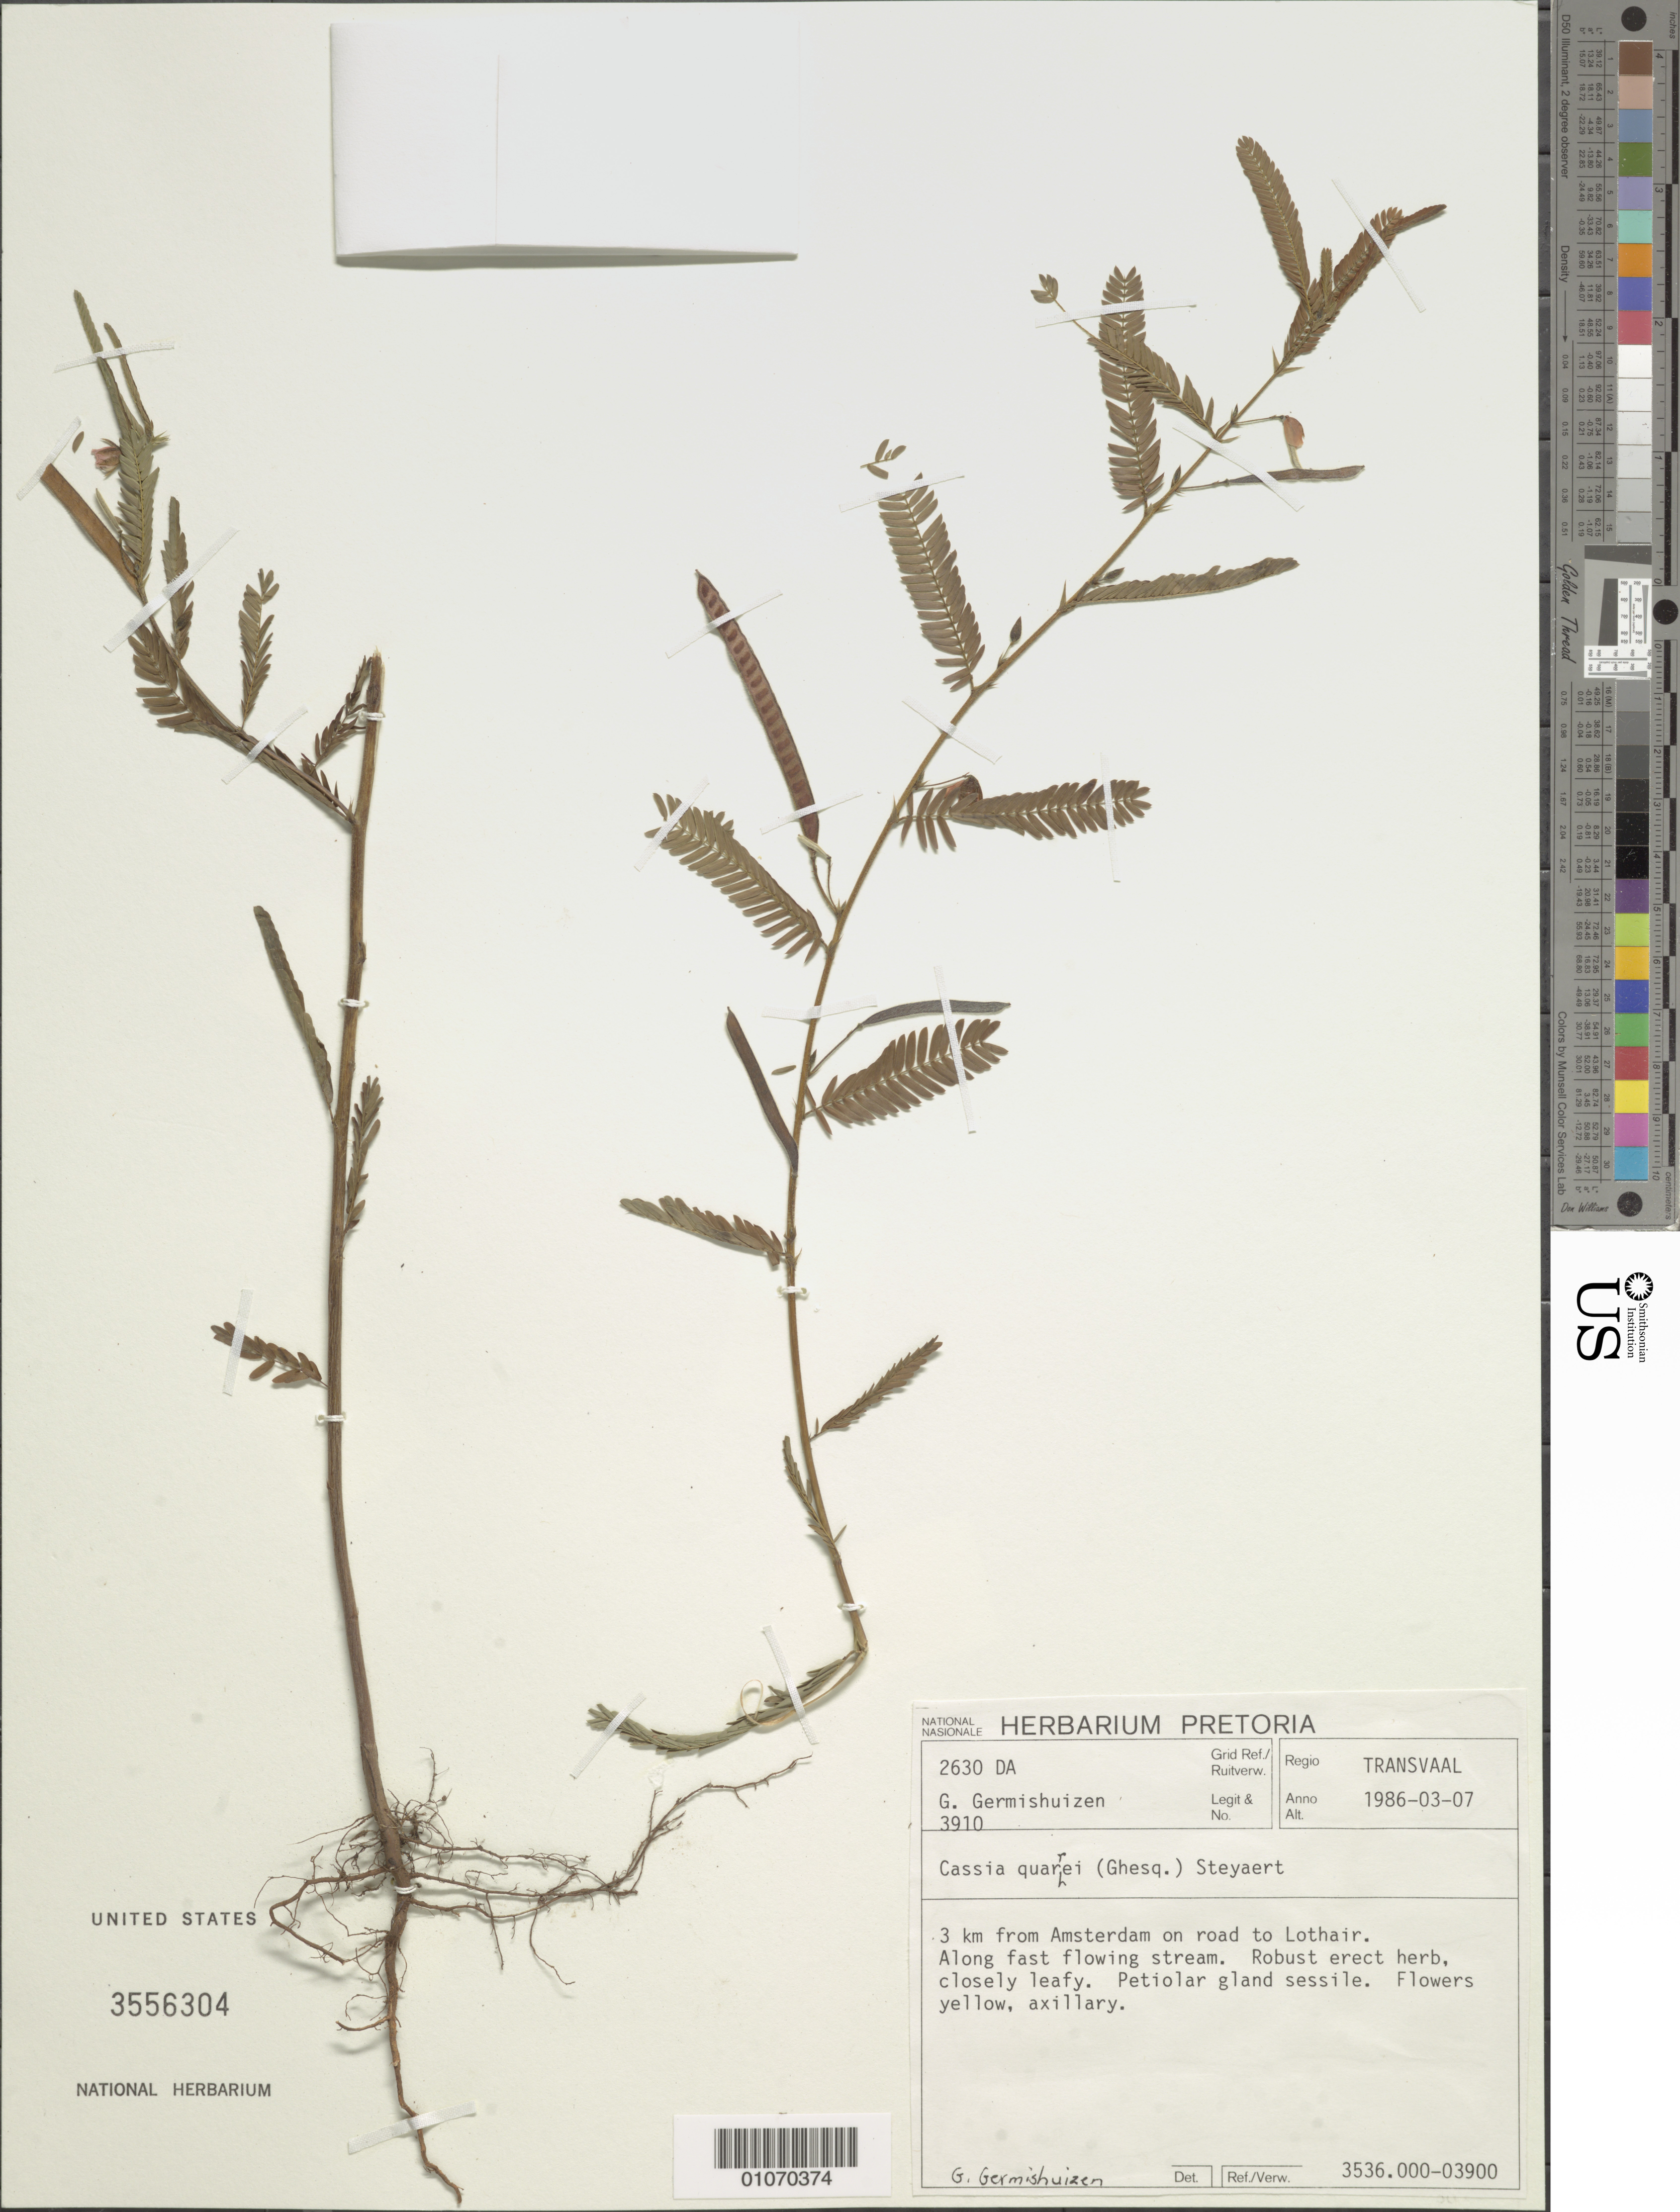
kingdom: Plantae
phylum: Tracheophyta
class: Magnoliopsida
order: Fabales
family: Fabaceae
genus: Chamaecrista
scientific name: Chamaecrista quarrei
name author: (Ghesq.) Steyaert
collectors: G. Germishuizen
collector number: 3910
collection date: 1986-03-07 or 1986-07-03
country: South Africa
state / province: Mpumalanga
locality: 3 km from Amsterdam on road to Lothair. Transvaal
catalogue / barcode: US 3556304